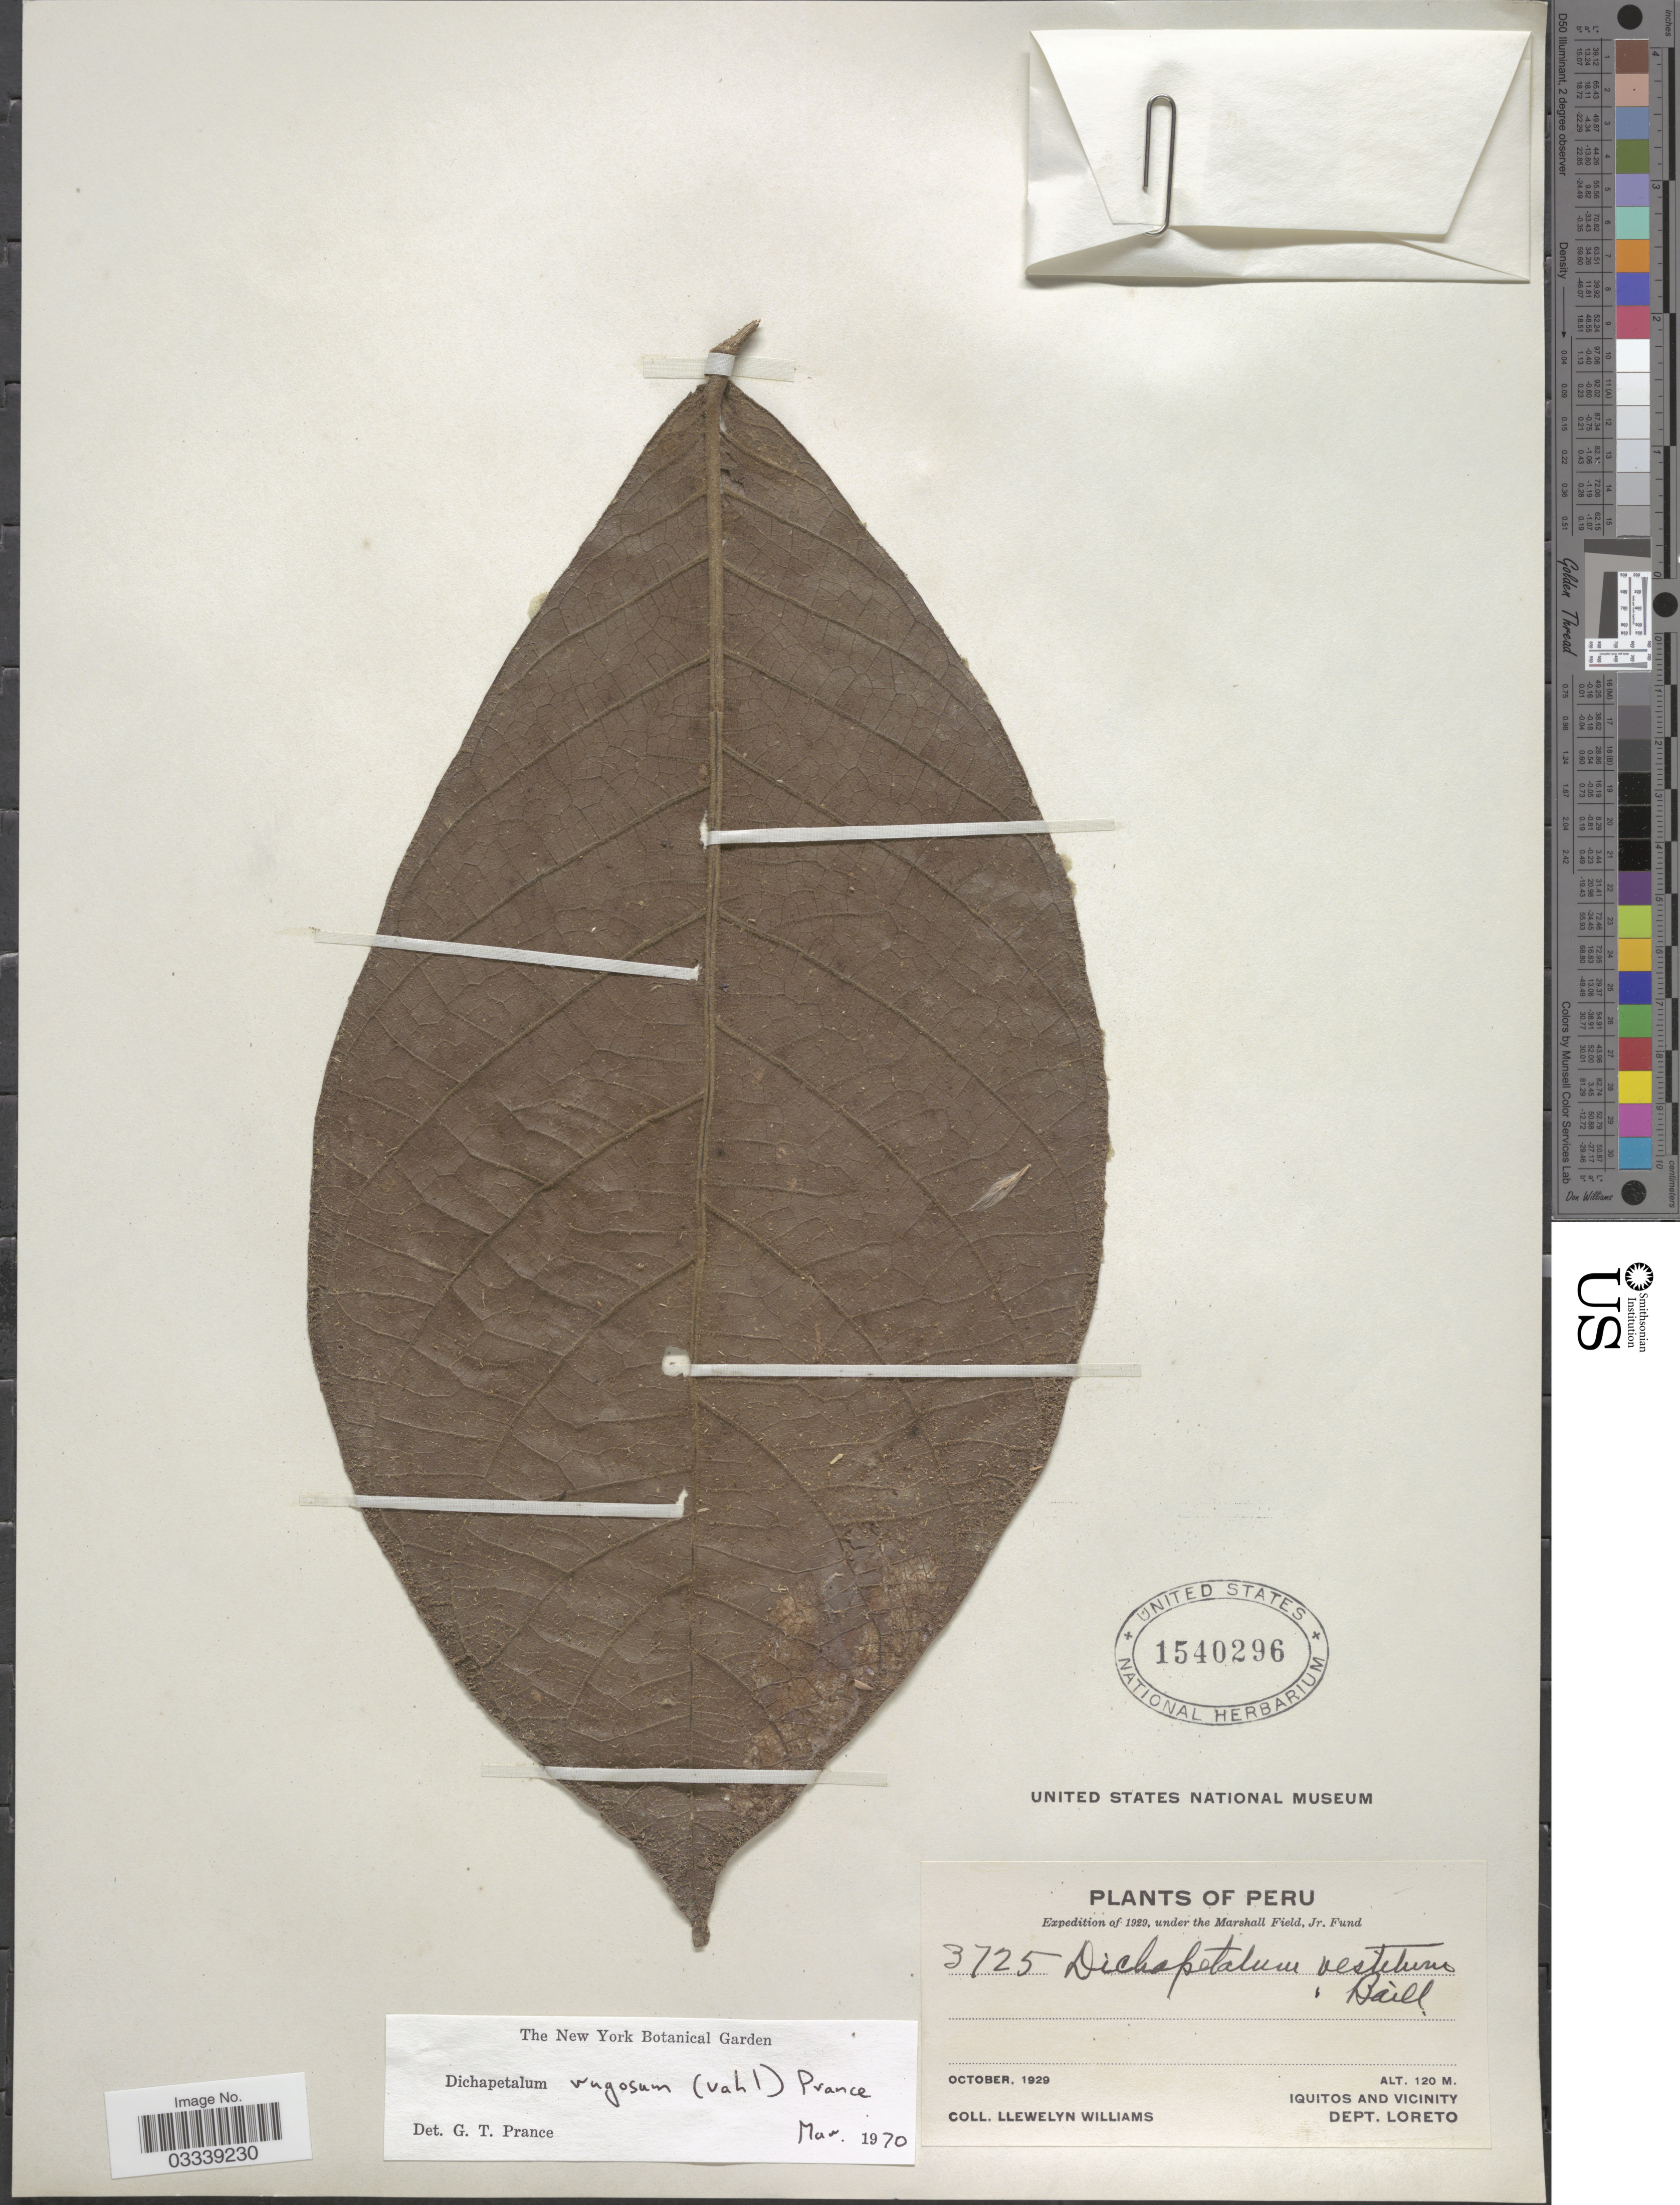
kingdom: Plantae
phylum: Tracheophyta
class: Magnoliopsida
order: Malpighiales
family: Dichapetalaceae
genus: Dichapetalum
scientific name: Dichapetalum rugosum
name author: (Vahl) Prance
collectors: Ll. Williams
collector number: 3725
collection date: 1929-10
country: Peru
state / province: Loreto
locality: Iquitos and vicinity Dept. Loreto.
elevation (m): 120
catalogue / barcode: US 1540296